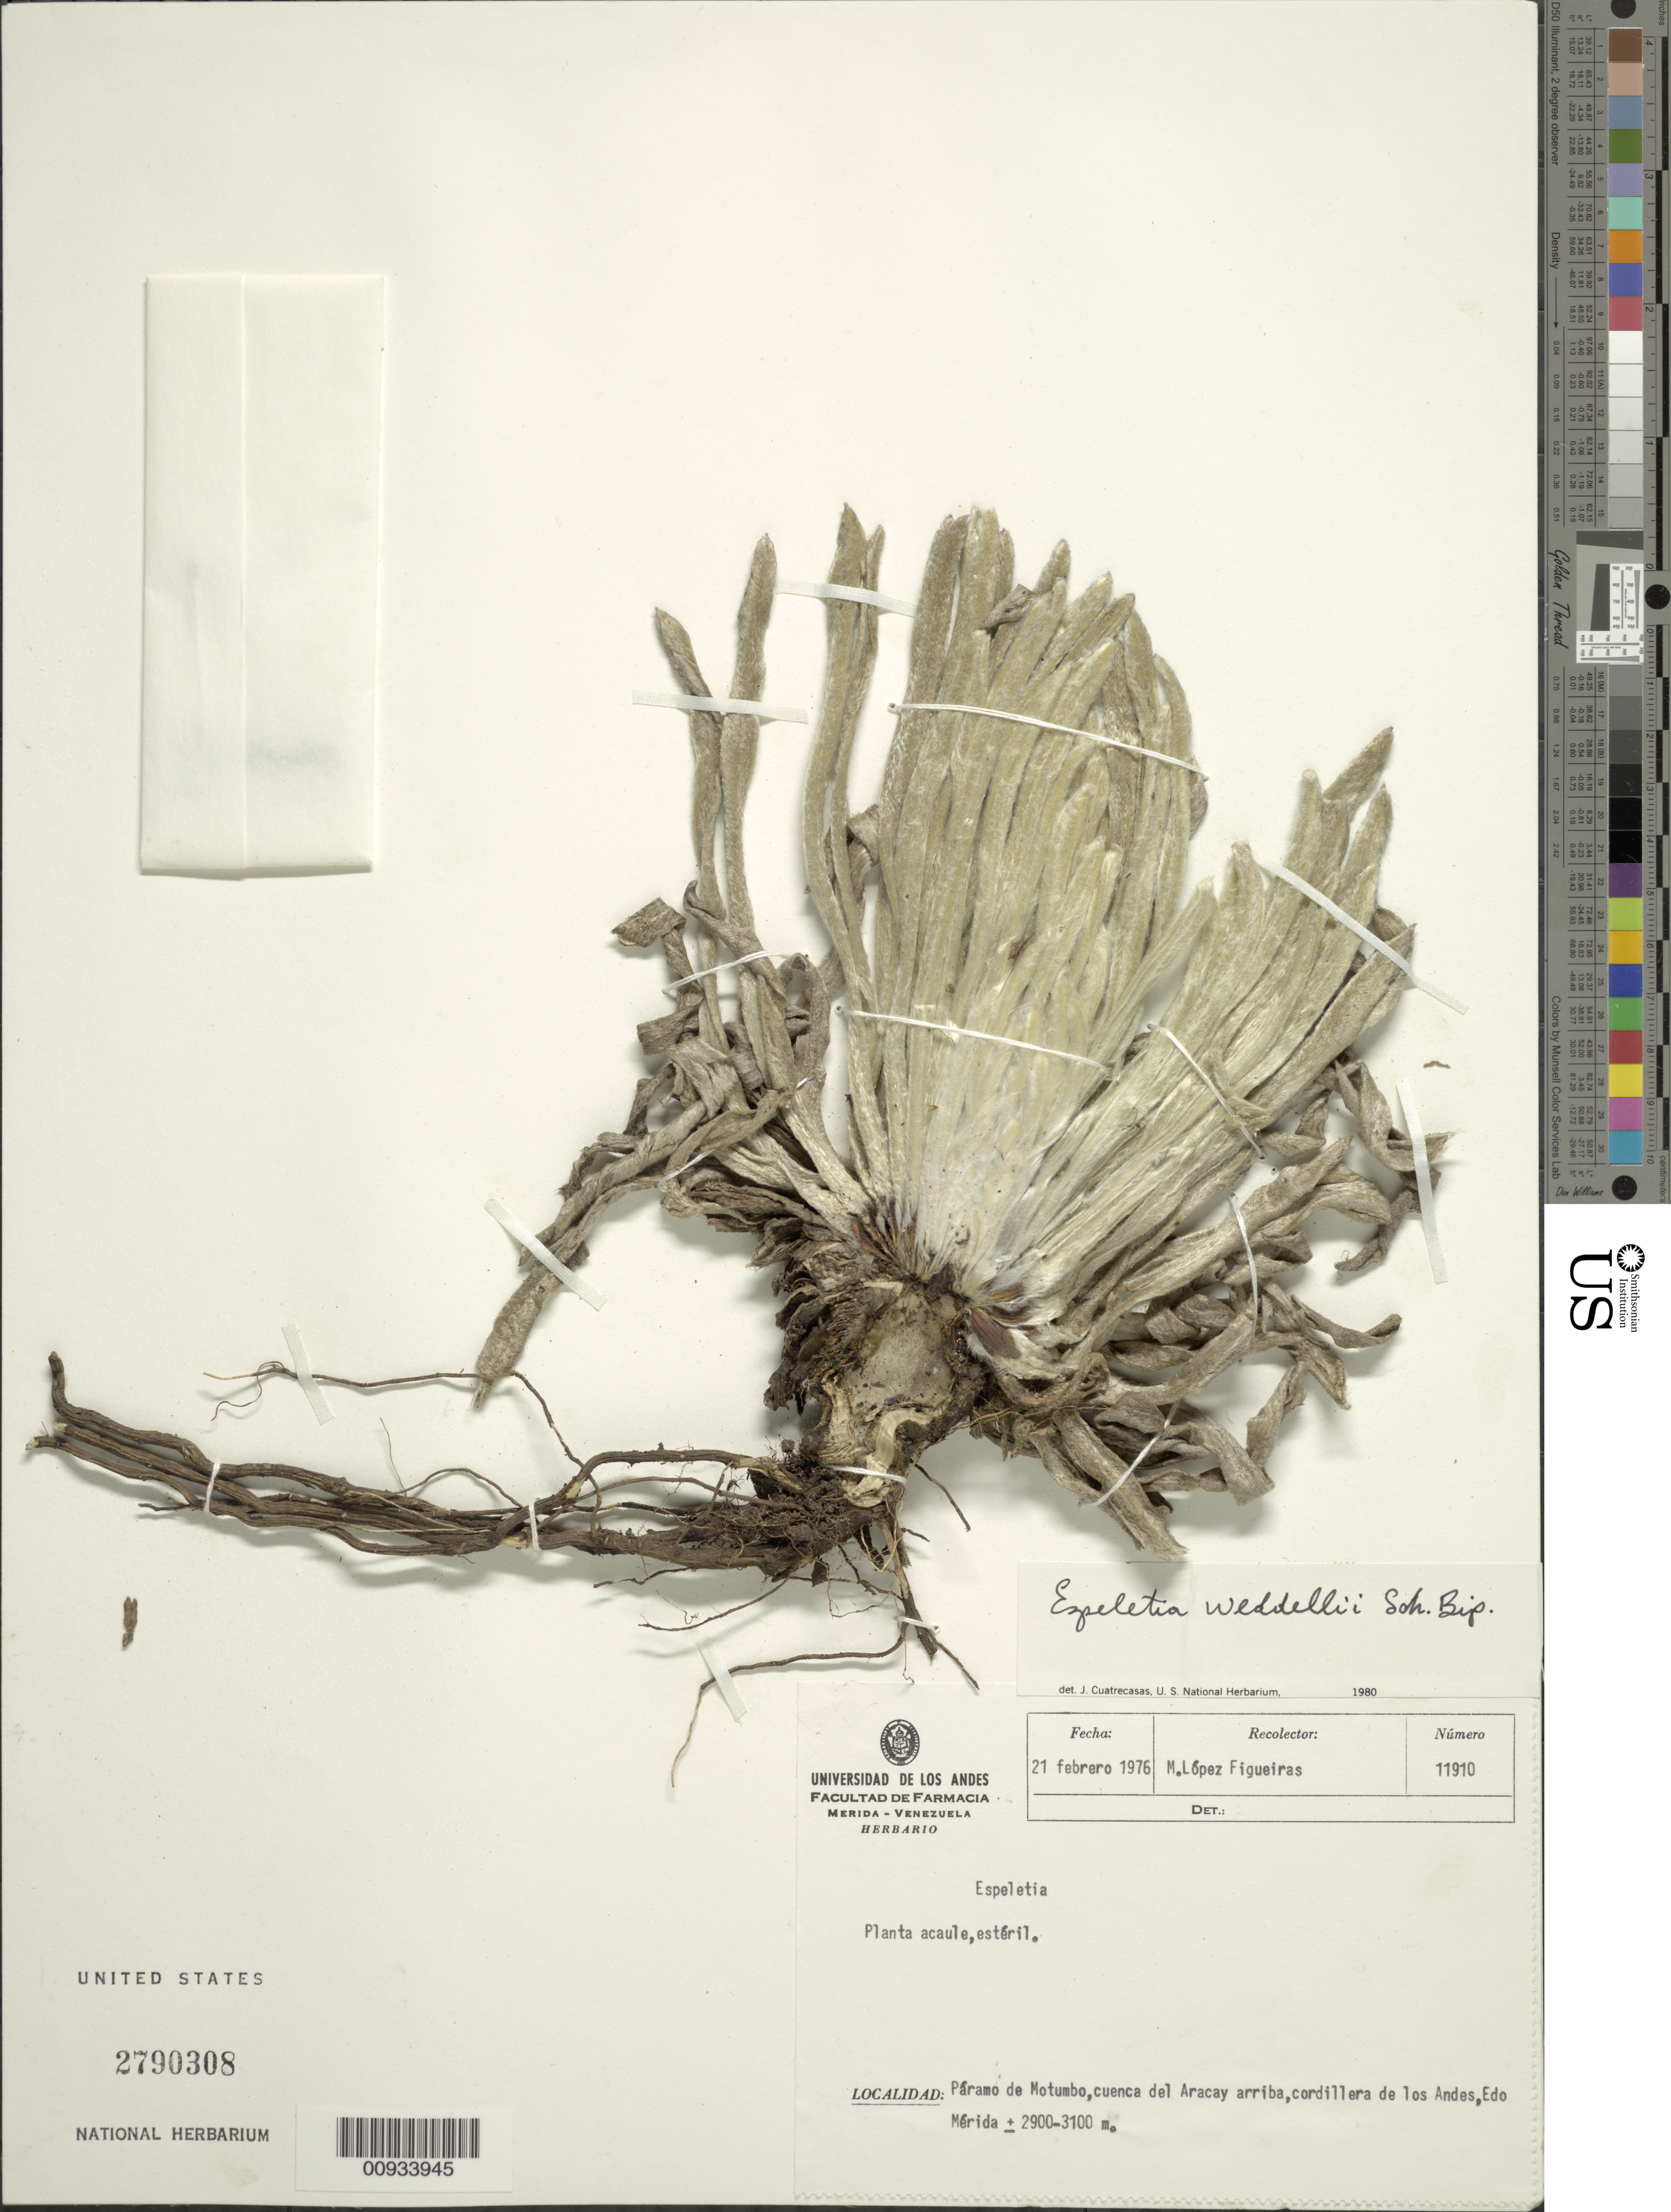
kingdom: Plantae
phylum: Tracheophyta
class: Magnoliopsida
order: Asterales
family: Asteraceae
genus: Espeletia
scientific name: Espeletia weddellii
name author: Sch. Bip. ex Wedd.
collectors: M. López Figueiras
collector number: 11910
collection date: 1976-02-21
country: Venezuela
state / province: Mérida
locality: Páramo de Motumbo. Cuenca del Aracay arriba, Cordillera de los Andes.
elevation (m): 2900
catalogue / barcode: US 2790308